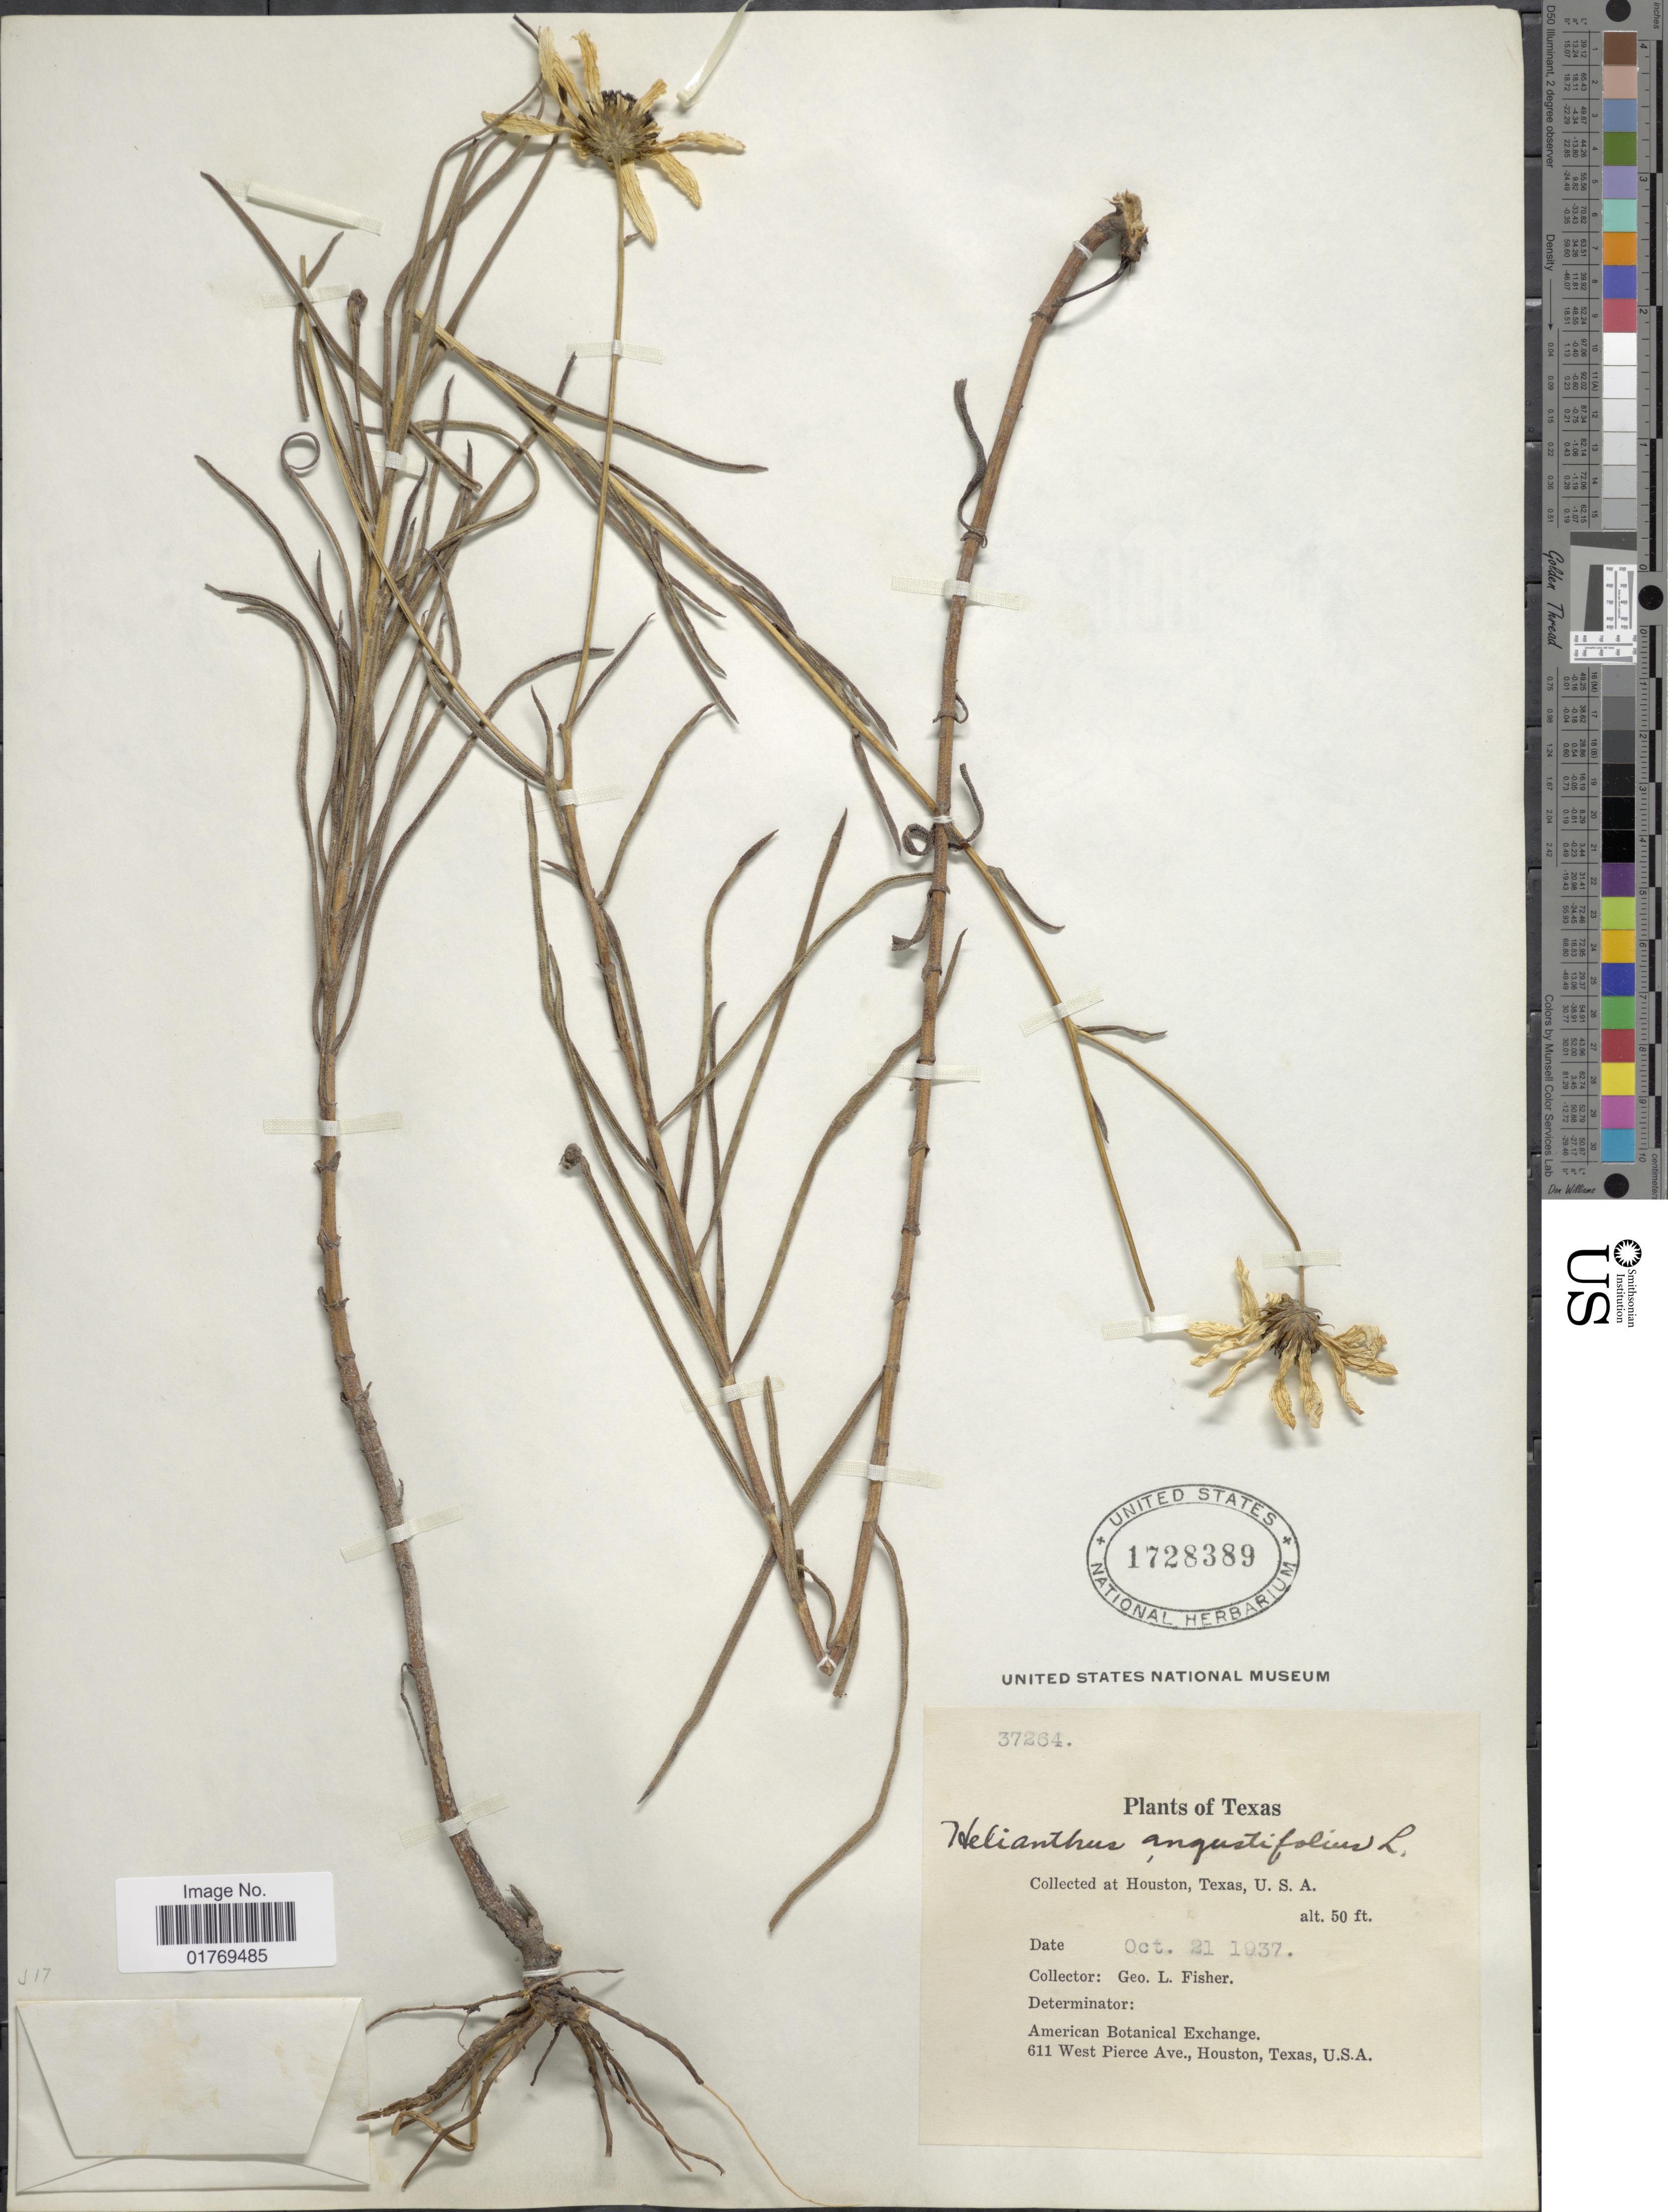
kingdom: Plantae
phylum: Tracheophyta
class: Magnoliopsida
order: Asterales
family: Asteraceae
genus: Helianthus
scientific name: Helianthus angustifolius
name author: L.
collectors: G. L. Fisher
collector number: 37264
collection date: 1937-10-21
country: United States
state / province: Texas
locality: Houston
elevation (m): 15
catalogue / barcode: US 1728389